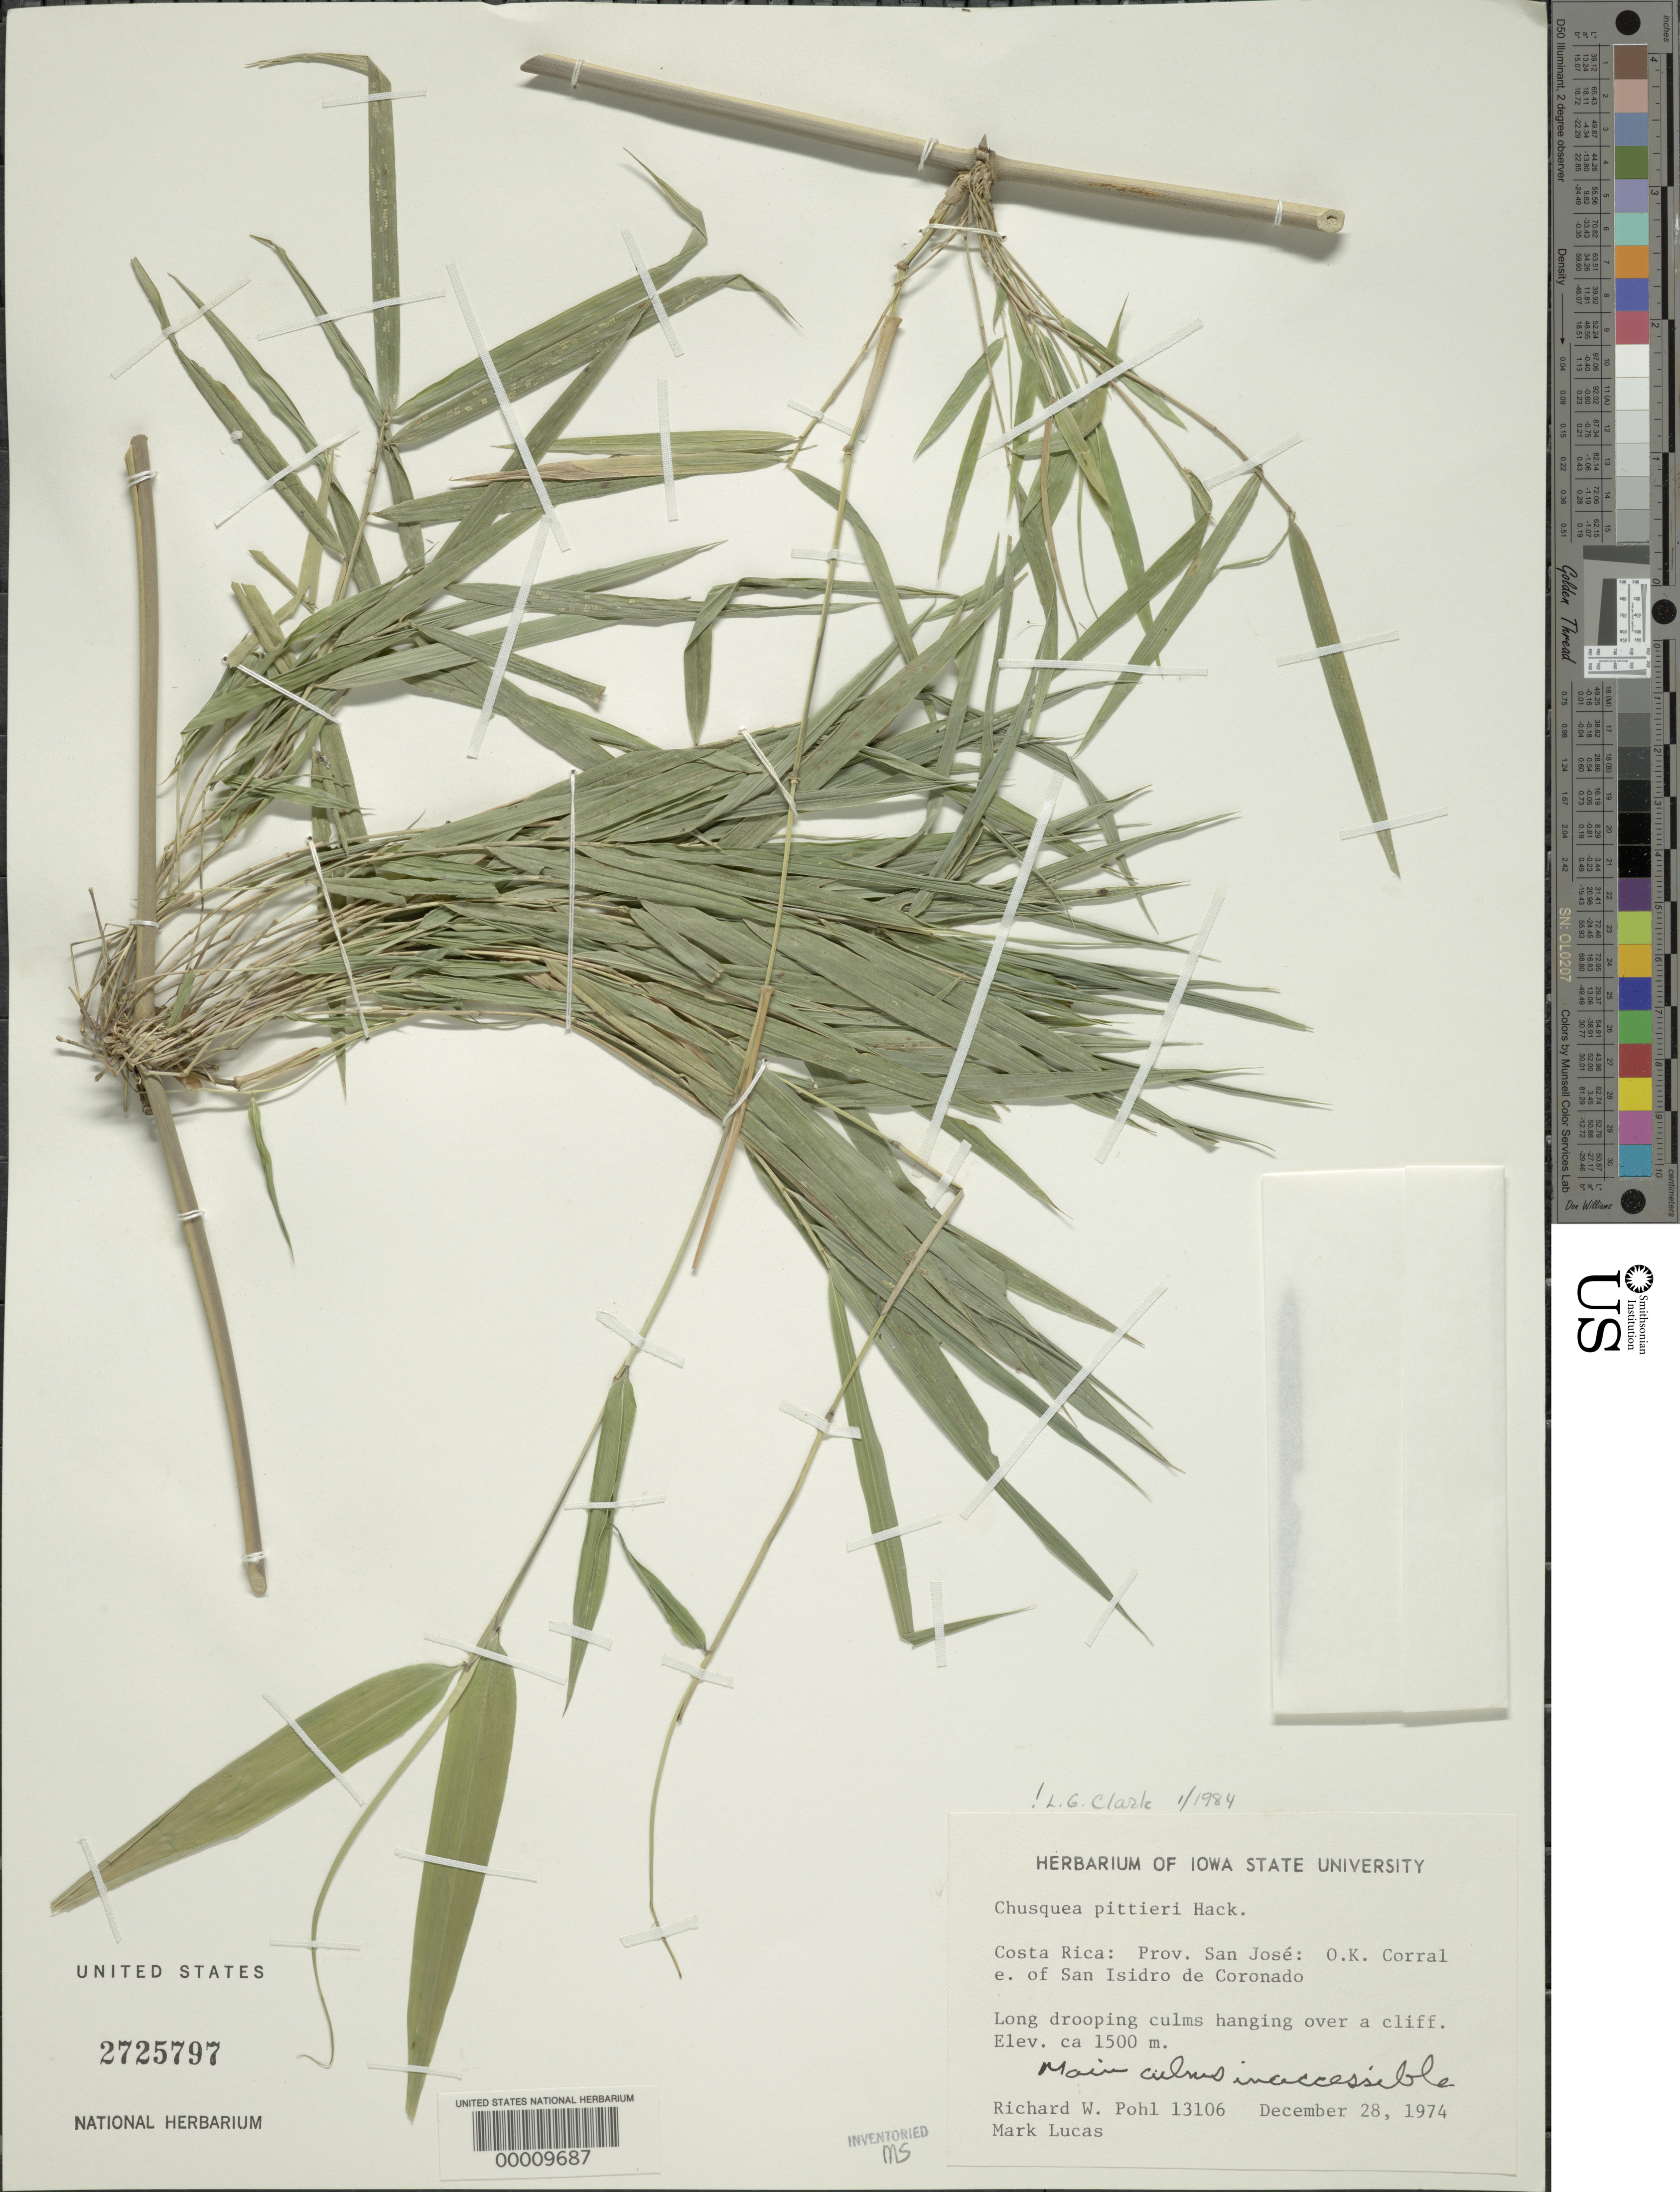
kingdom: Plantae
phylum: Tracheophyta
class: Liliopsida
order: Poales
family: Poaceae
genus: Chusquea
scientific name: Chusquea pittieri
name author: Hack.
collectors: R. W. Pohl & M. Lucas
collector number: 13106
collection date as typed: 28 Dec 1974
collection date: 1974-12-28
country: Costa Rica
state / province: San José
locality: San isidro de coronado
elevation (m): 1500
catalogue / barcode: US 2725797